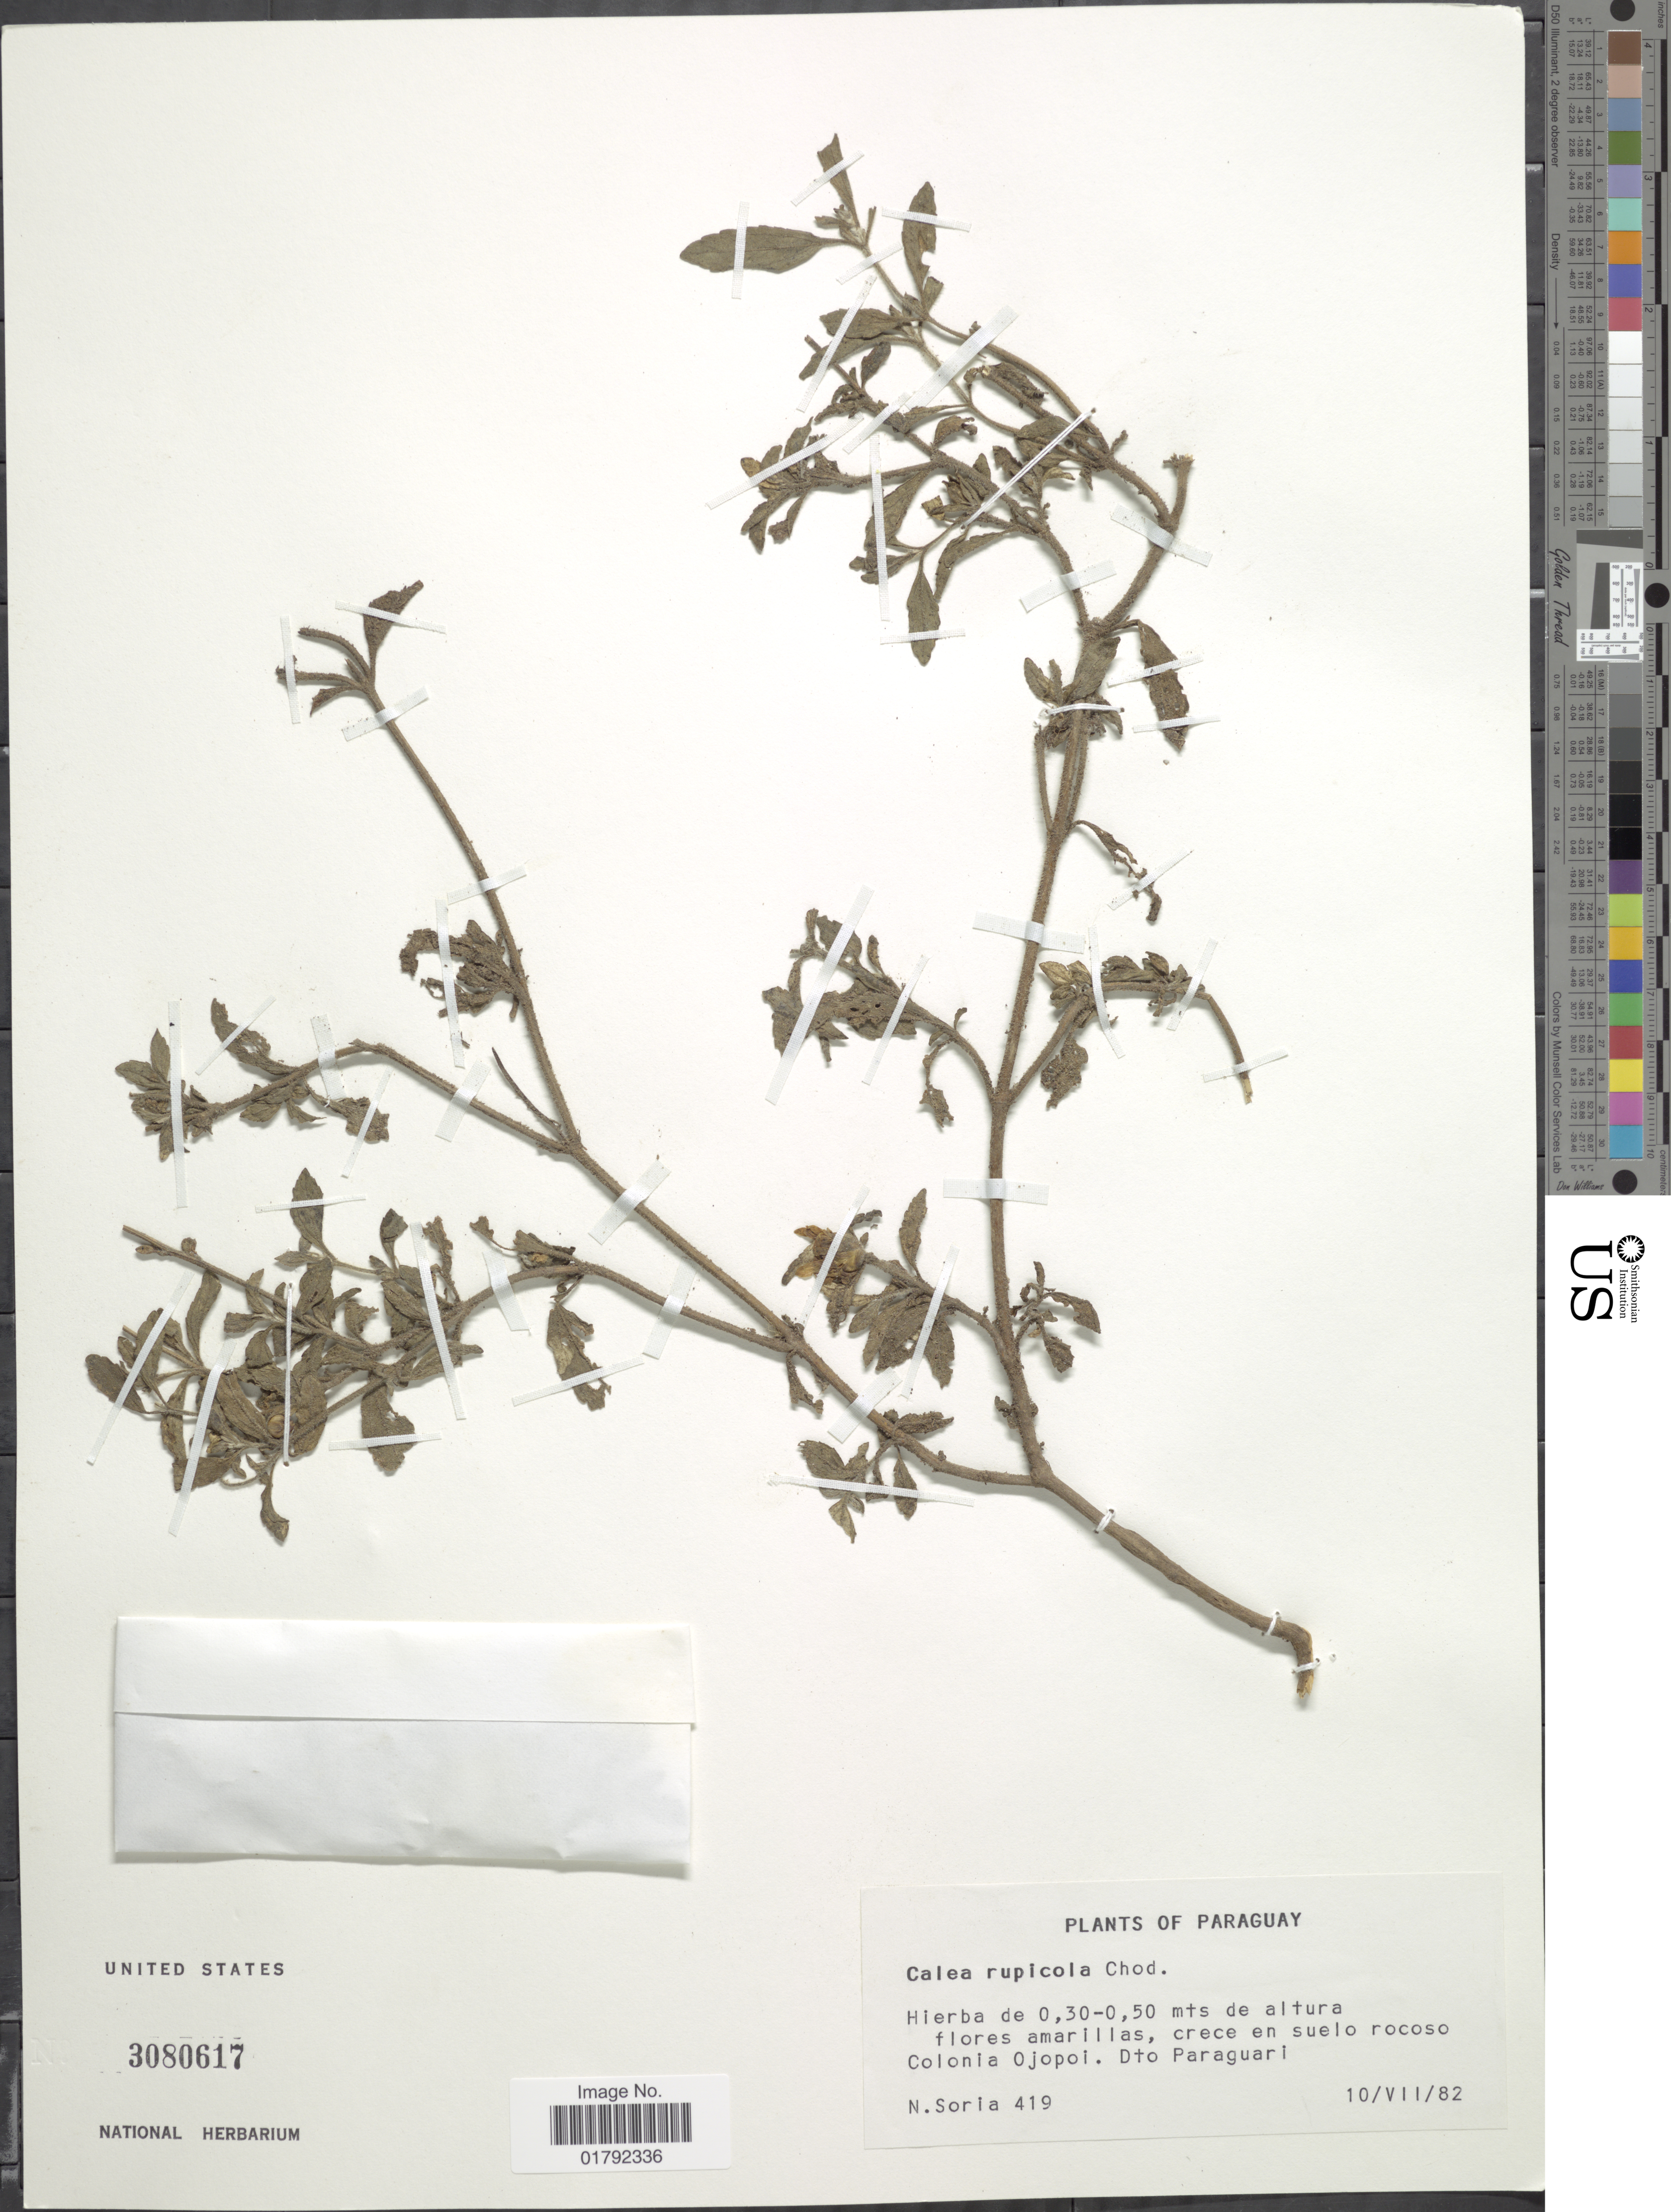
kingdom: Plantae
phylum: Tracheophyta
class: Magnoliopsida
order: Asterales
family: Asteraceae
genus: Calea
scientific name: Calea rupicola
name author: Chodat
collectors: N. Soria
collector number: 419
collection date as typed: Transcribed d/m/y: 10/7/82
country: Paraguay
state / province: Paraguari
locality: Colonia Ojopoi.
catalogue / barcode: US 3080617